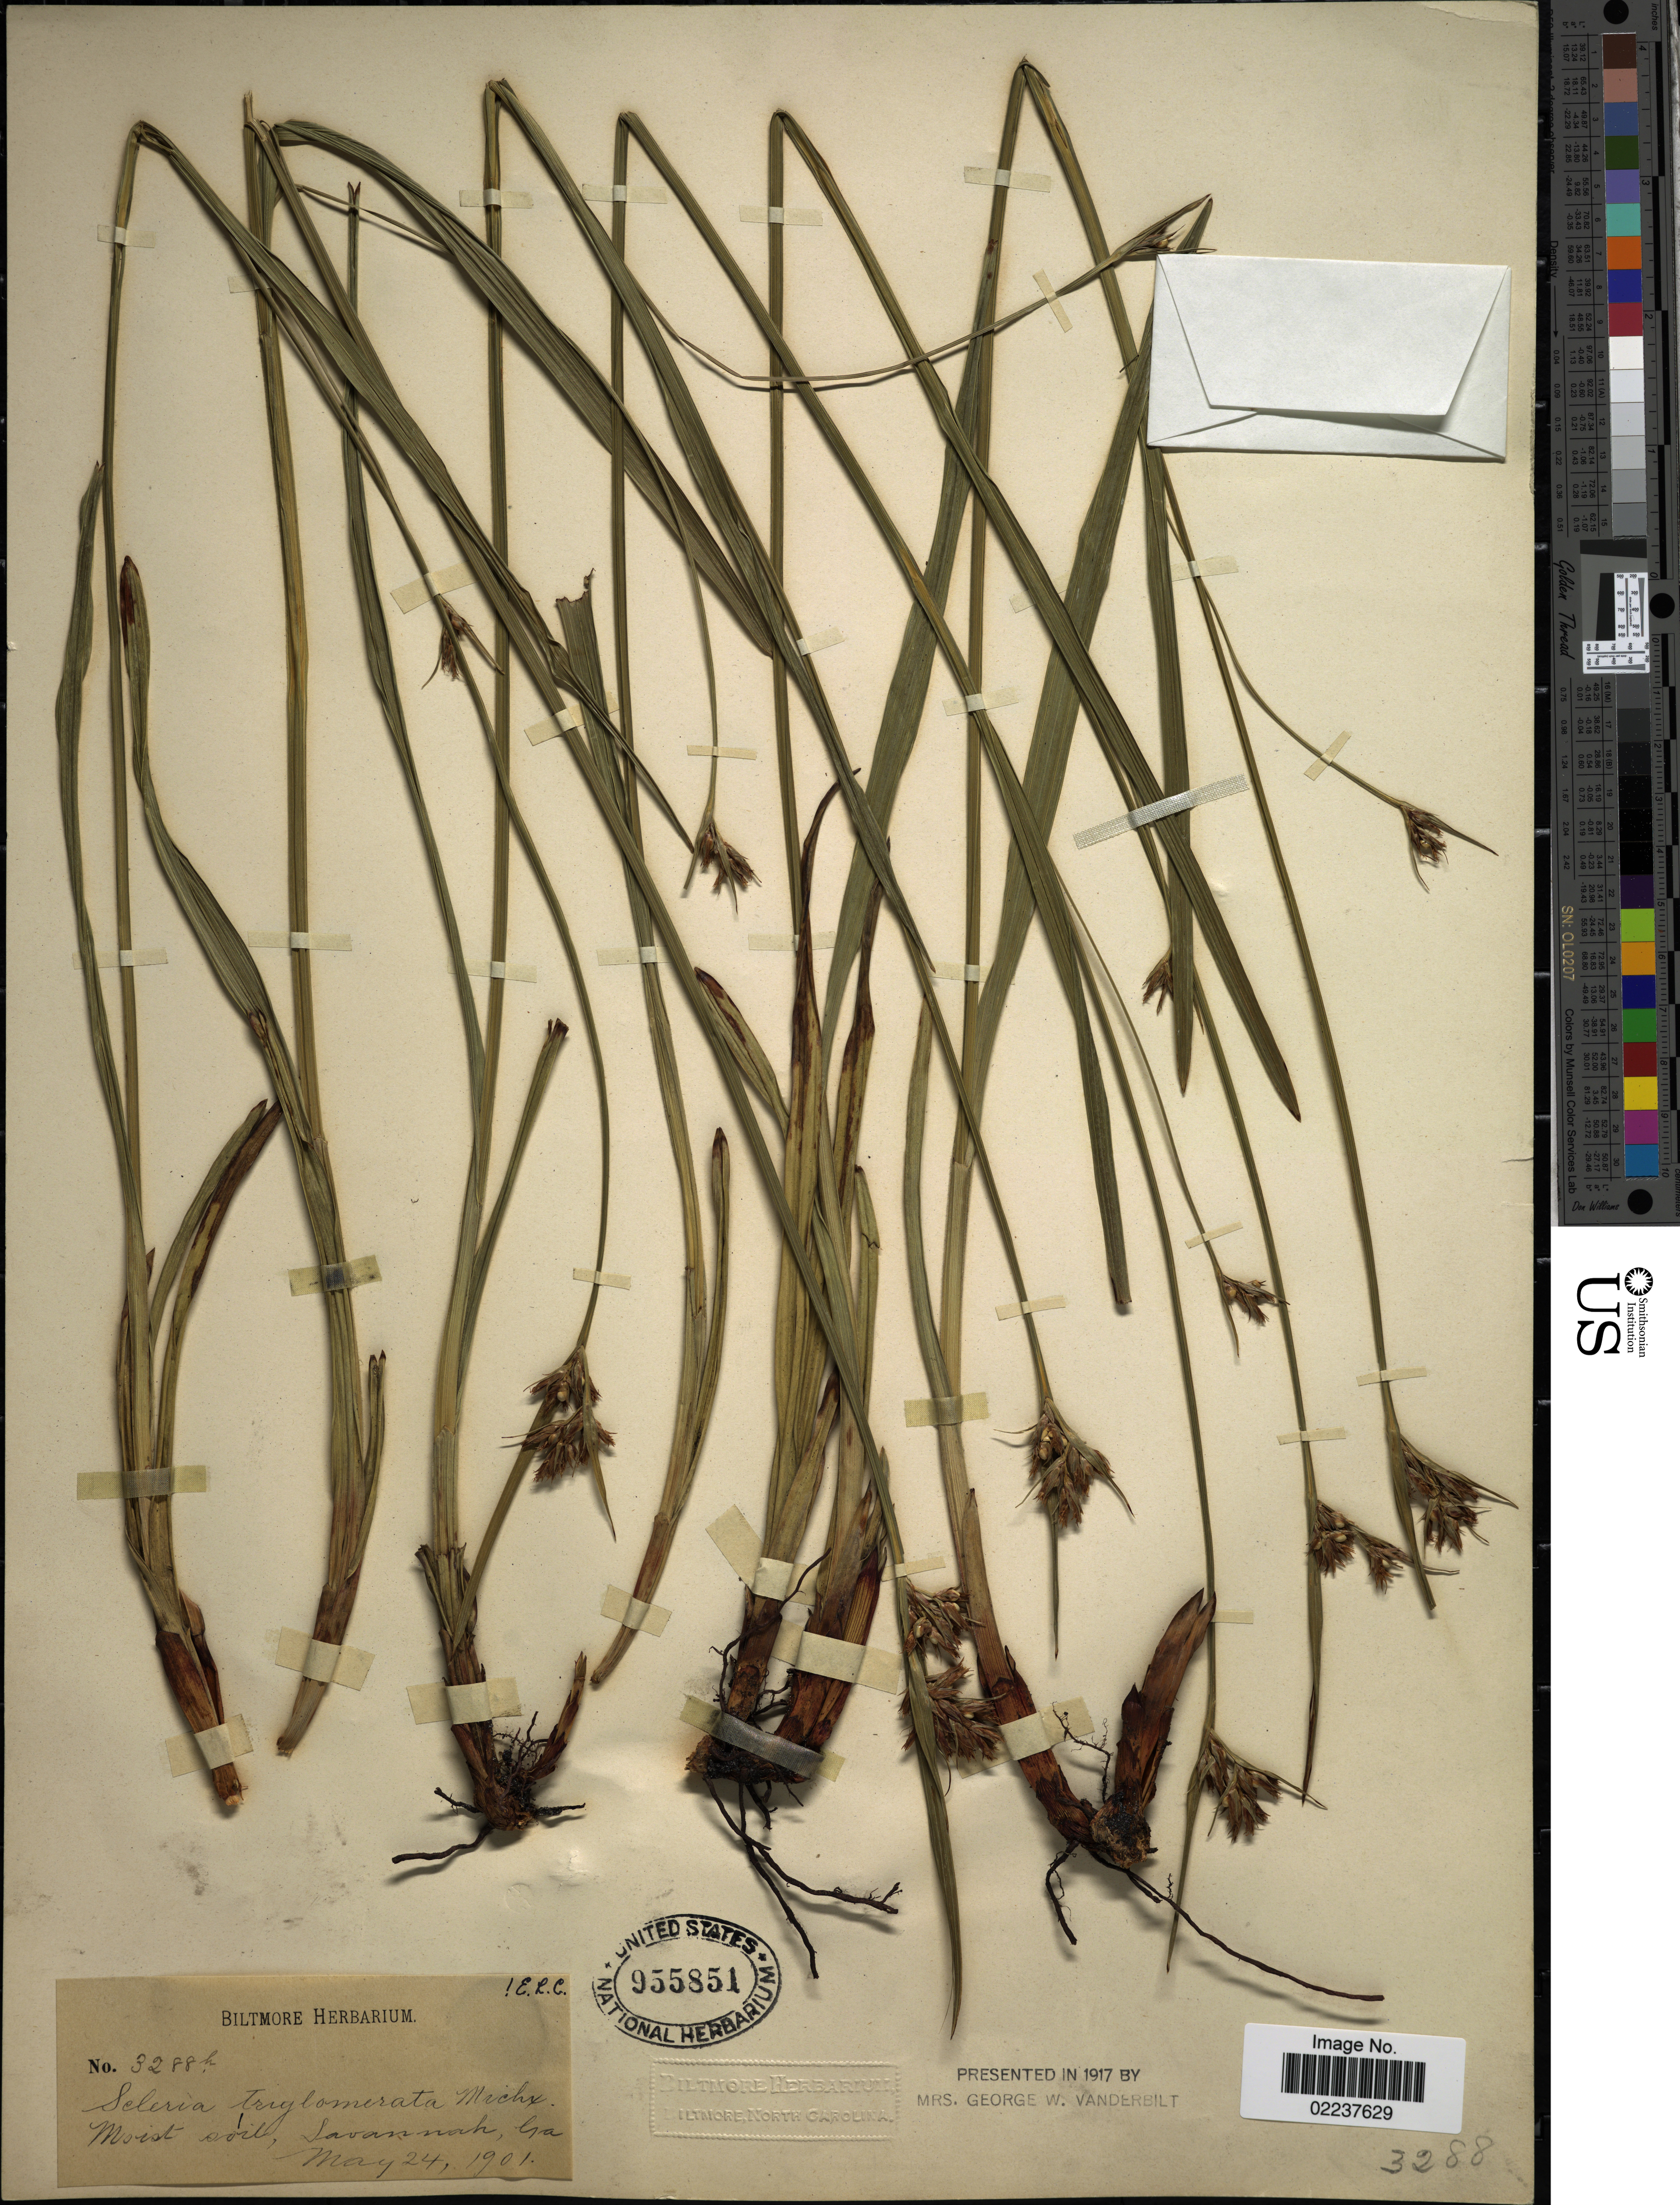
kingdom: Plantae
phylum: Tracheophyta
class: Liliopsida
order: Poales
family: Cyperaceae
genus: Scleria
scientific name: Scleria triglomerata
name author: Michx.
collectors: ex herb. Biltmore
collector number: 3288h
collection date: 1901-05-24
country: United States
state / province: Georgia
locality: Savannah, Ga.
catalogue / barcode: US 955851